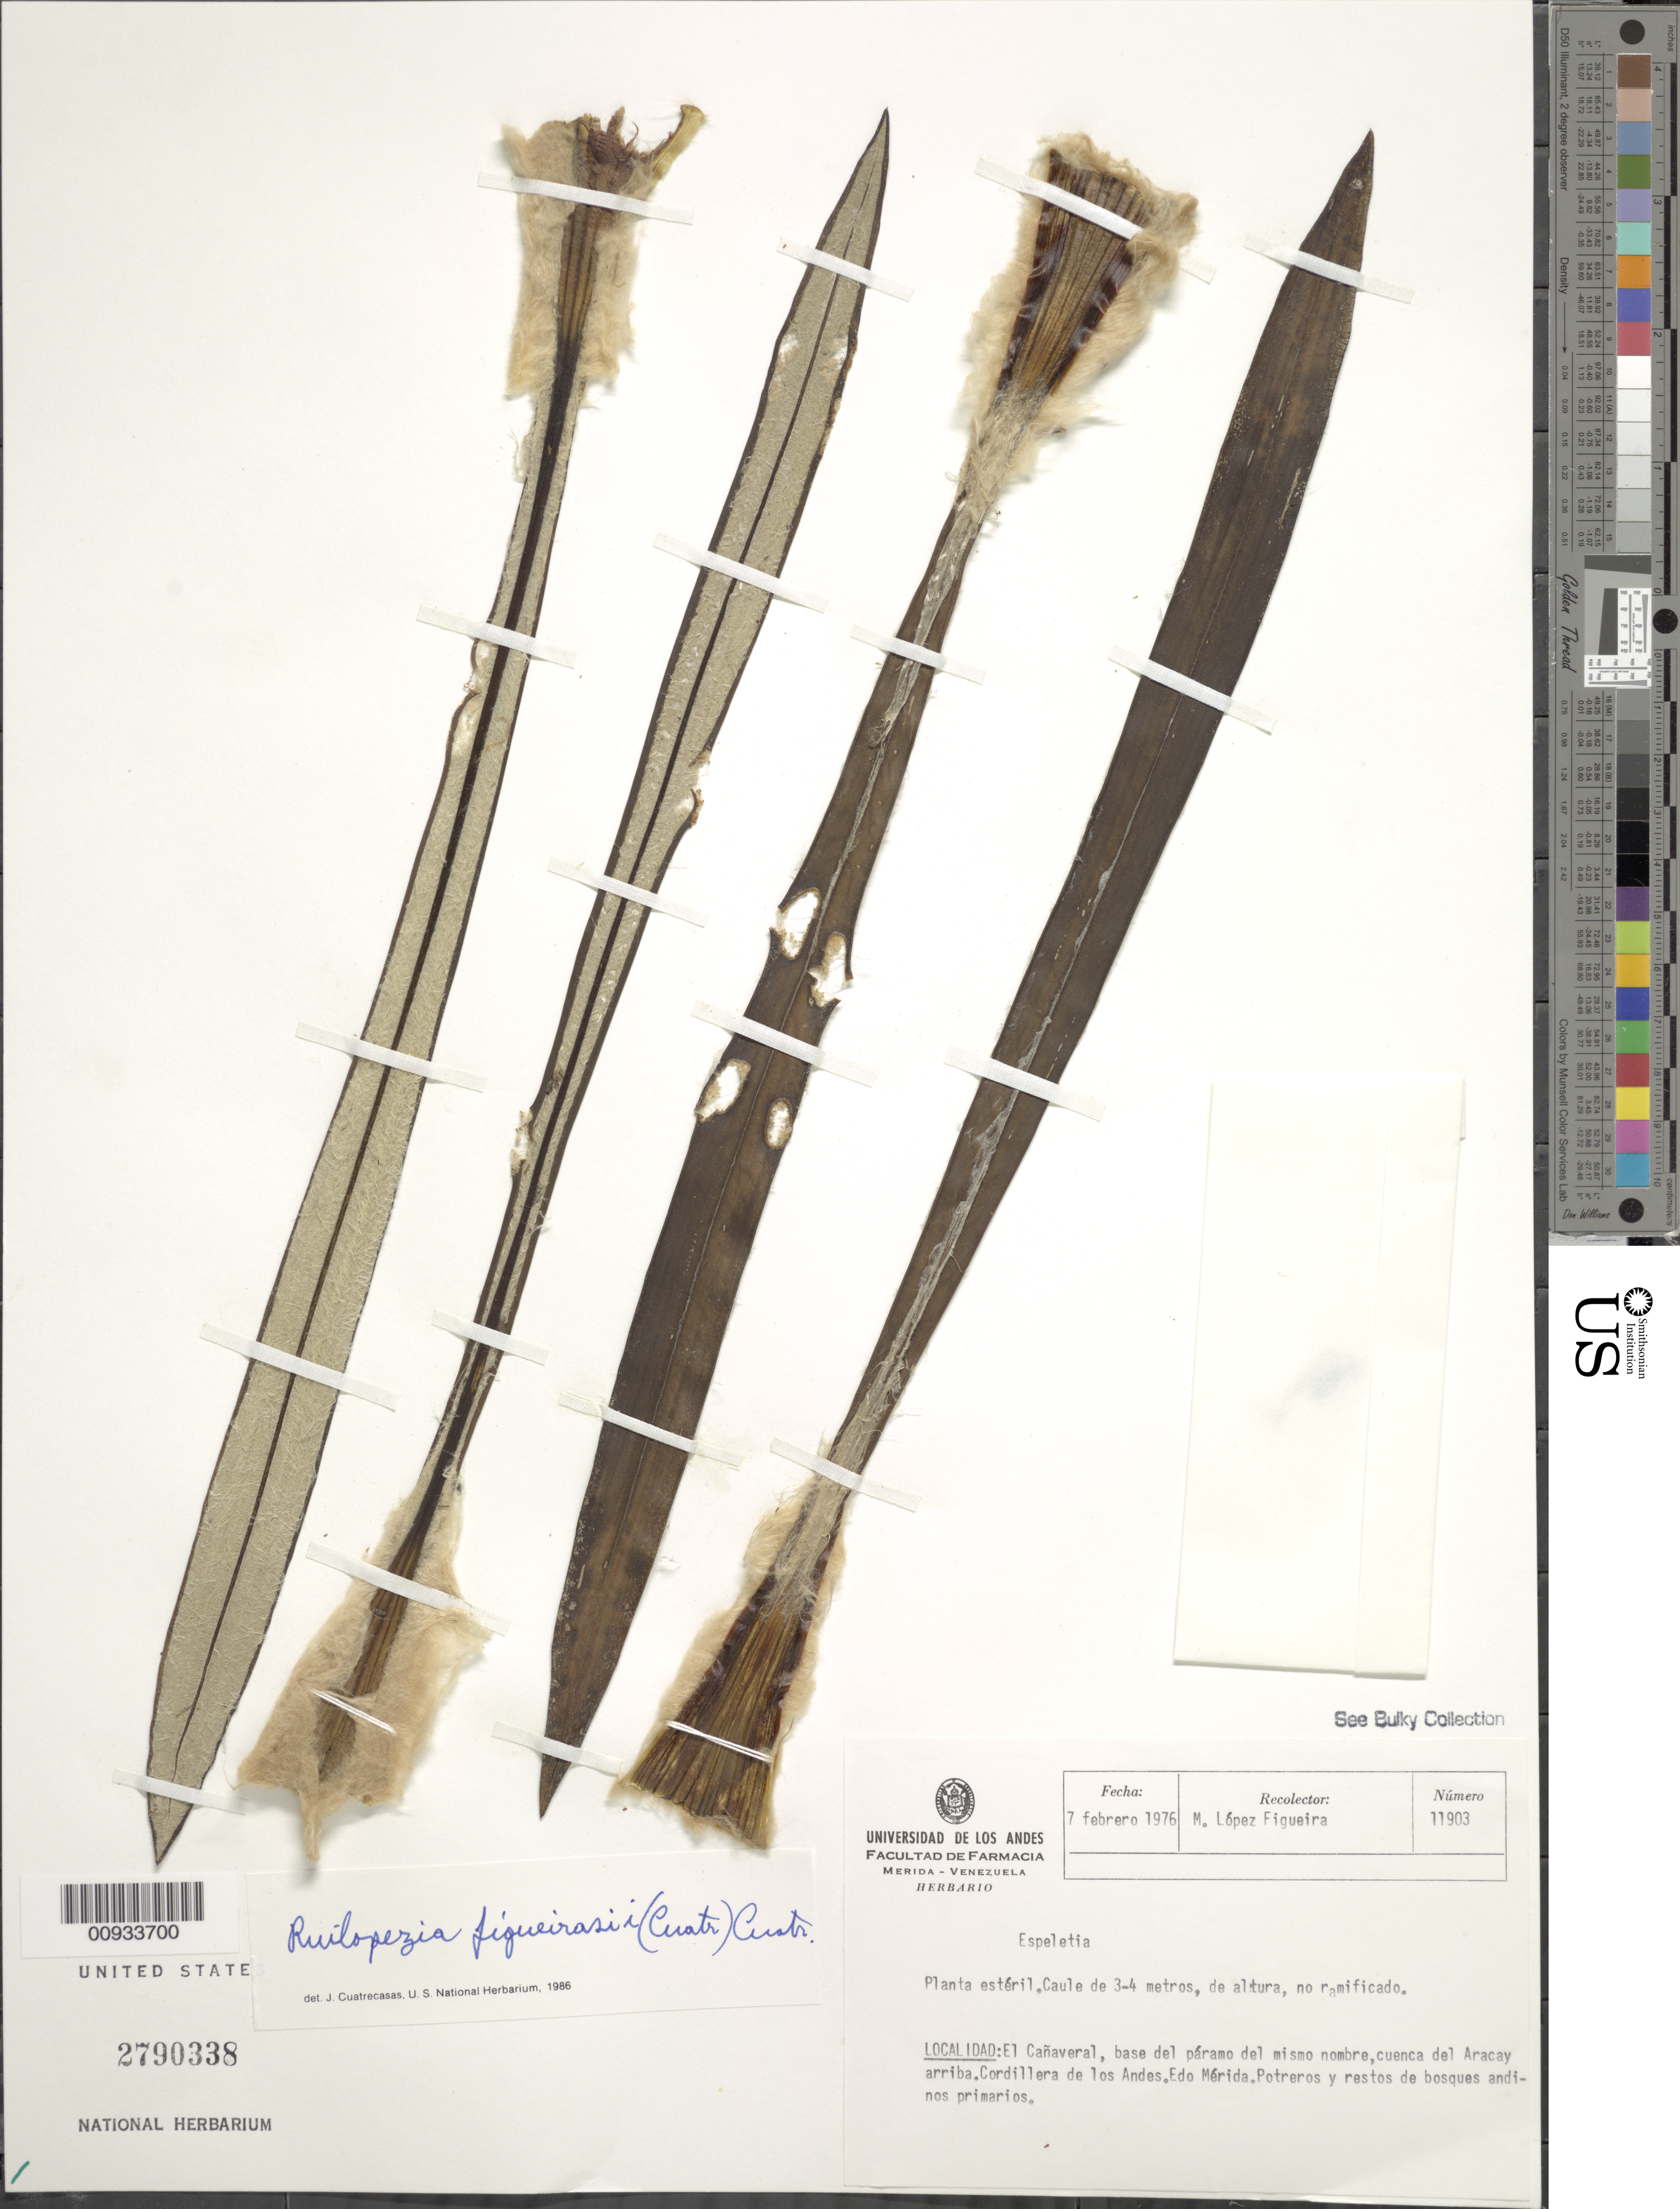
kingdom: Plantae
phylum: Tracheophyta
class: Magnoliopsida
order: Asterales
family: Asteraceae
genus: Ruilopezia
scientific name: Ruilopezia figueirasii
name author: (Cuatrec.) Cuatrec.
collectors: M. López Figueiras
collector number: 11903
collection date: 1976-02-07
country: Venezuela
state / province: Mérida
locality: El Canaveral, base del paramo del mismo nombre, cuenca del Aracay arriba, Cordillera de Los Andes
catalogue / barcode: US 2790338